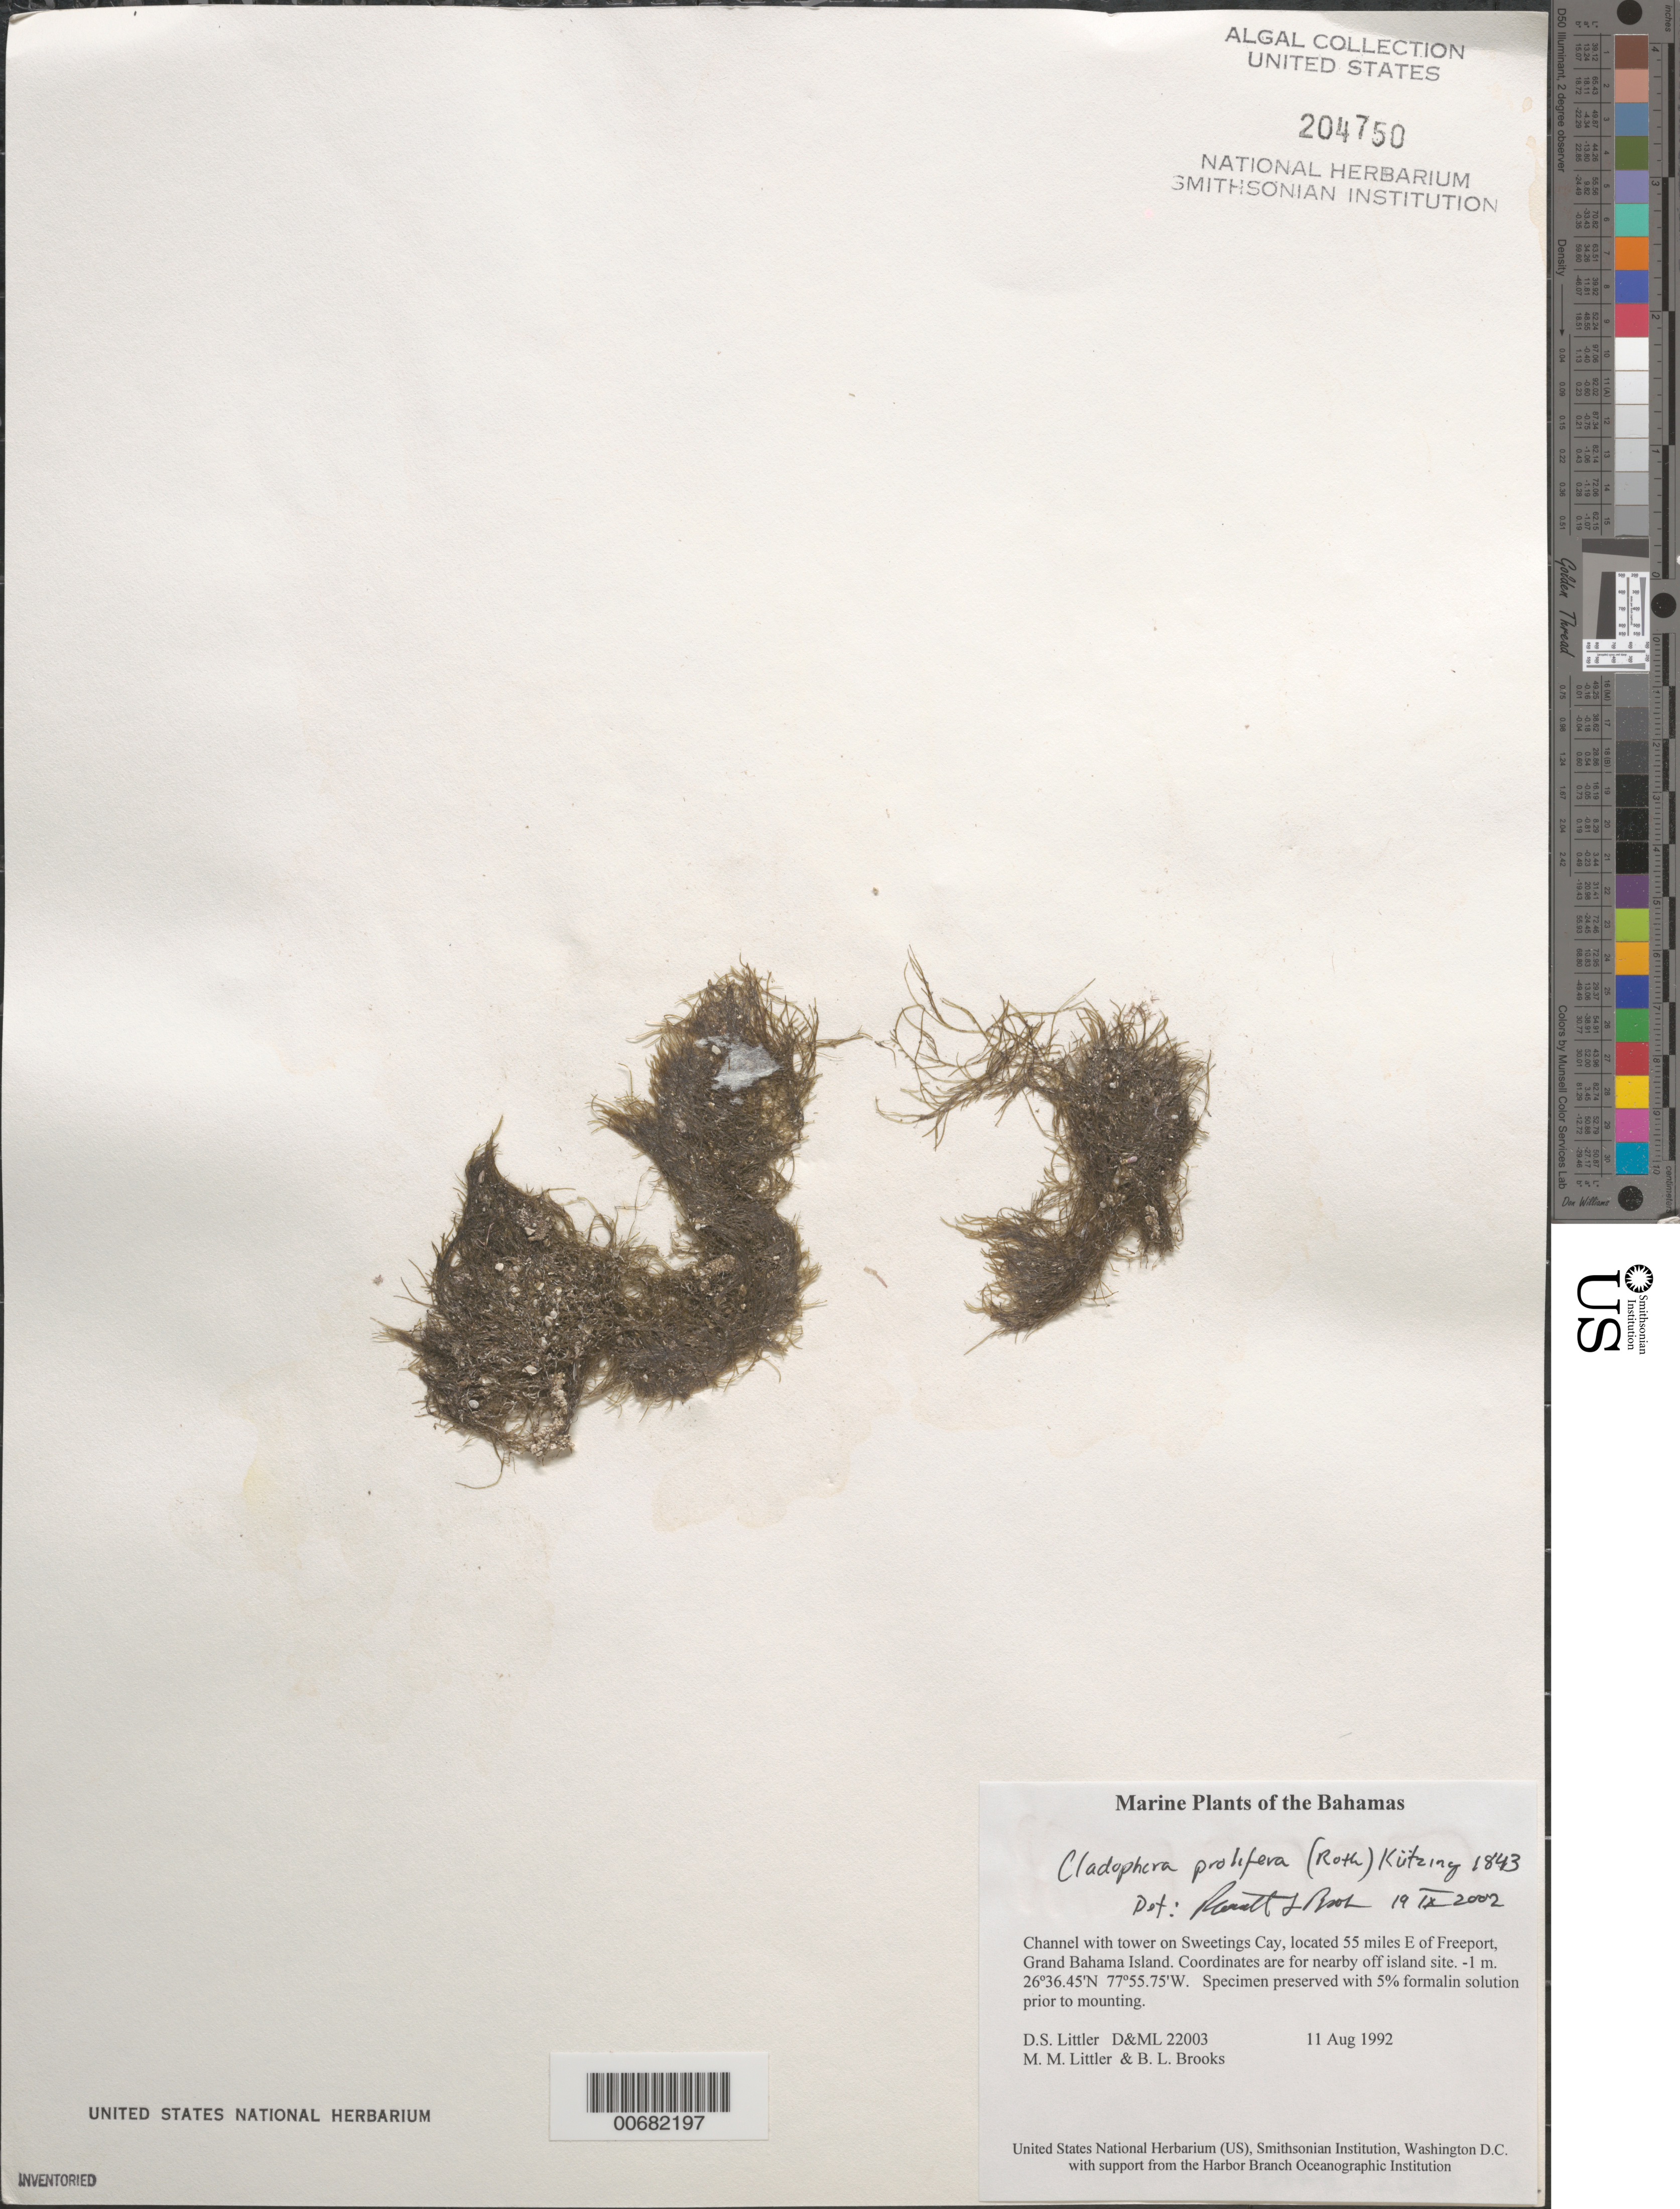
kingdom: Plantae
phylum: Chlorophyta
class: Ulvophyceae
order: Cladophorales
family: Cladophoraceae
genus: Cladophora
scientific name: Cladophora prolifera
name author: (Roth) Kütz.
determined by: Brooks, B. L., (BOT), Smithsonian Institution - National Museum of Natural History (UNITED STATES)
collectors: D. S. Littler, M. M. Littler & B. Brooks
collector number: D&ML 22003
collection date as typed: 11 Aug 1992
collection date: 1992-08-11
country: Bahamas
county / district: Grand Bahama District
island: Sweetings Cay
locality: Off Sweetings Cay, 55 miles east of Freeport, Grand Bahama Island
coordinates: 26 36.45' N, 77 55.75' W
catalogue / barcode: US 204750